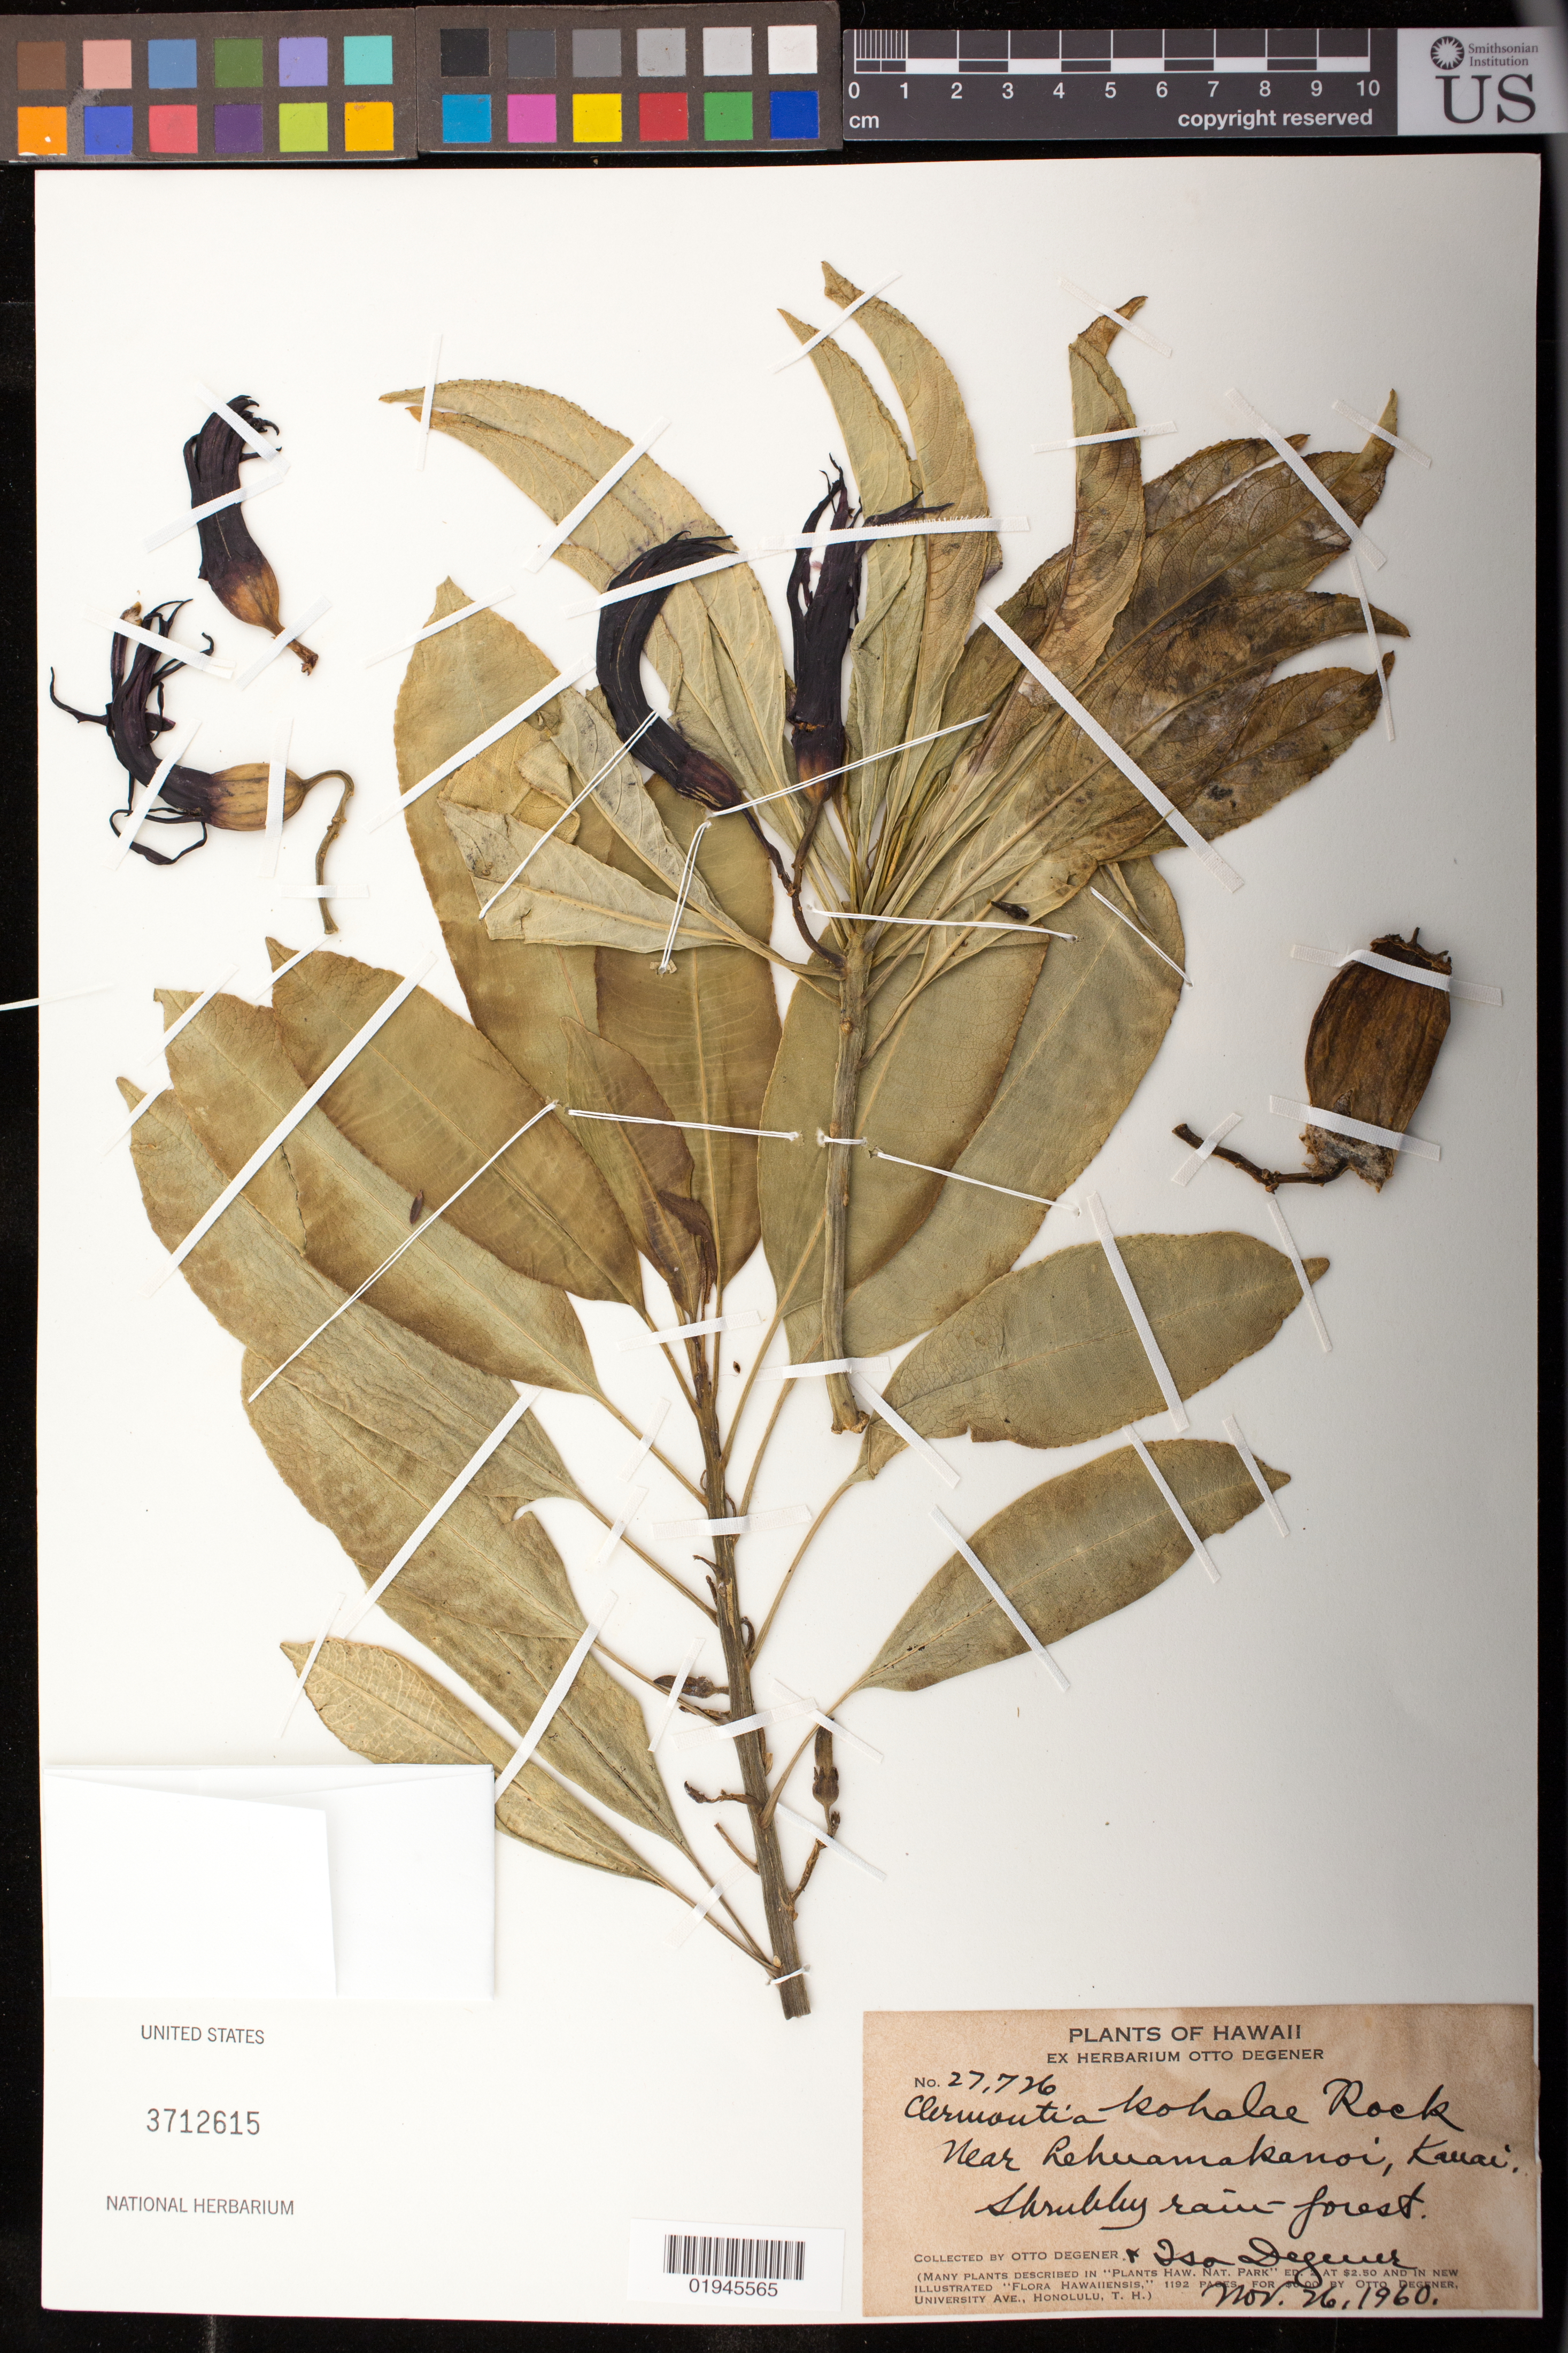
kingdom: Plantae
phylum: Tracheophyta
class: Magnoliopsida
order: Asterales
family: Campanulaceae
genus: Clermontia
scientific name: Clermontia kohalae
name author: Rock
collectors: O. Degener, O. Degener & W. Cadenheads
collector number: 27726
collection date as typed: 26 Nov 1960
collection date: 1960-11-26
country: United States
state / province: Hawaii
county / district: Kauai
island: Kaua'i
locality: Near Lehuamakanoi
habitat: Shrubby rain-forest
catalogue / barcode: US 3712615